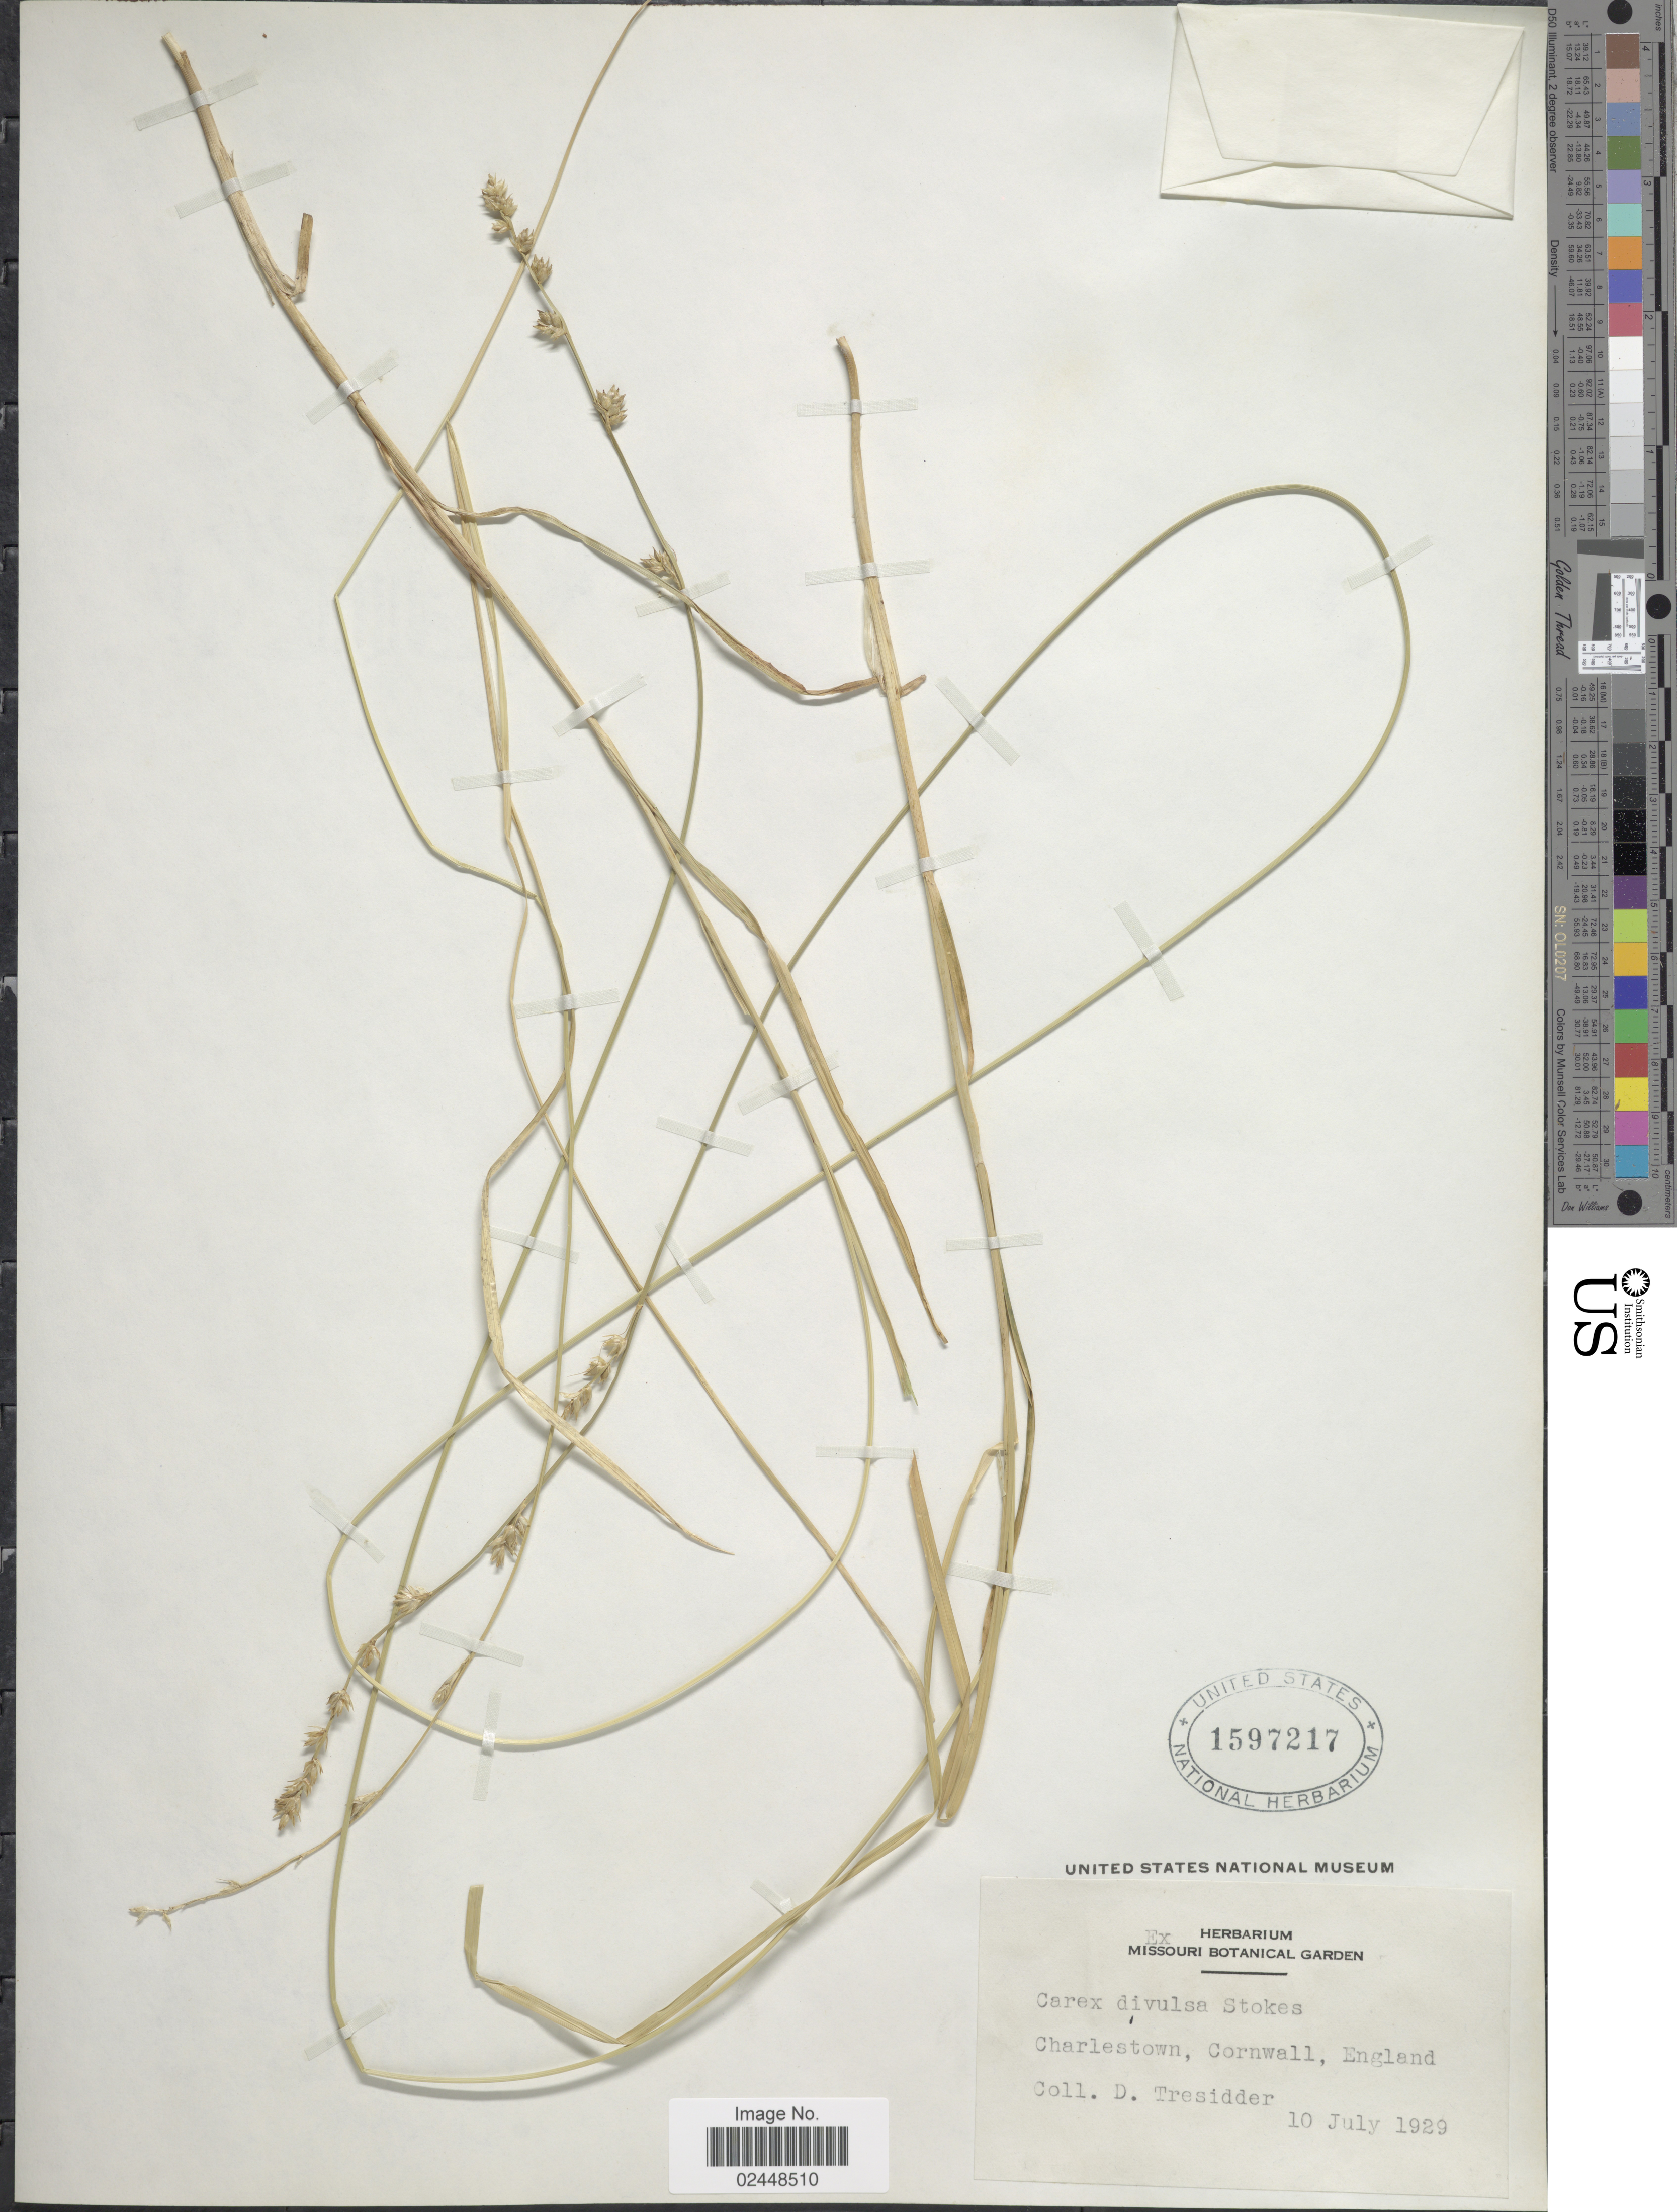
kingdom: Plantae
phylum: Tracheophyta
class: Liliopsida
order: Poales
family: Cyperaceae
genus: Carex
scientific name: Carex divulsa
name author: Stokes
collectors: D. Tresidder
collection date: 1929-07-10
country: United Kingdom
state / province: England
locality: Charlestown, Cornwall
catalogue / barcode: US 1597217